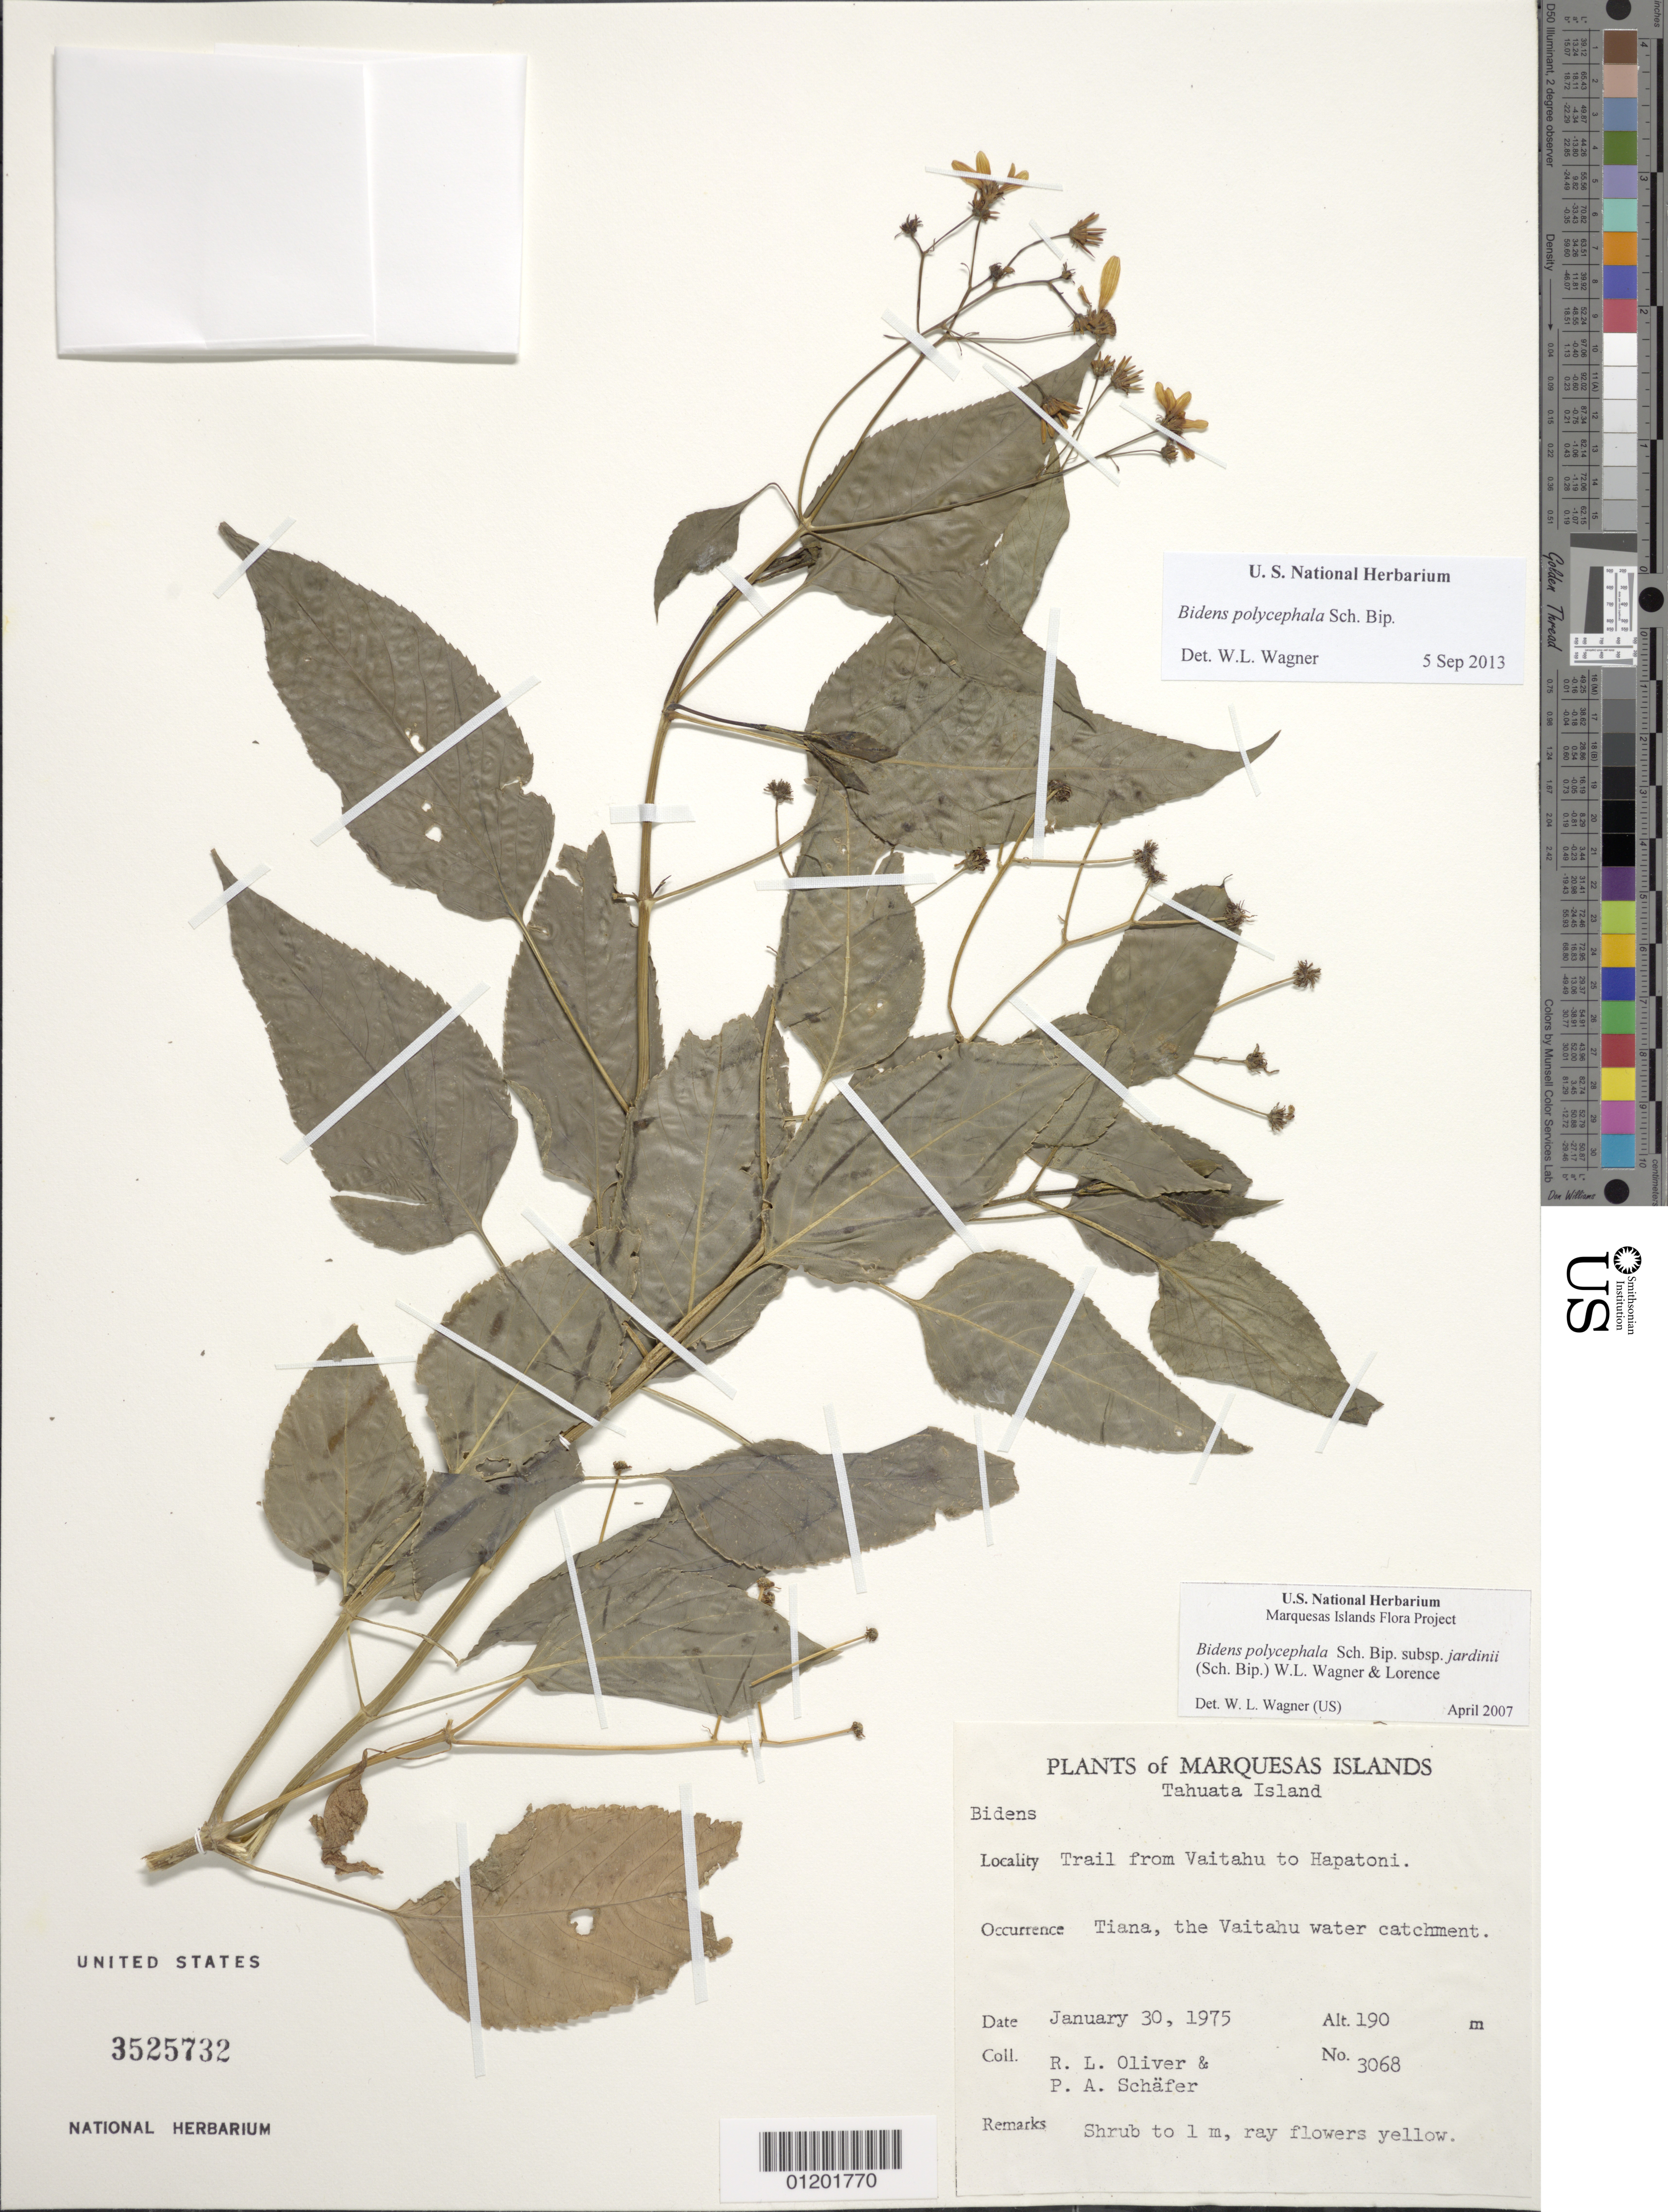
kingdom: Plantae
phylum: Tracheophyta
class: Magnoliopsida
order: Asterales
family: Asteraceae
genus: Bidens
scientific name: Bidens polycephala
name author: Sch. Bip.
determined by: Wagner, W. L., (BOT), Smithsonian Institution - National Museum of Natural History (UNITED STATES)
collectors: R. L. Oliver & P. A. Schäfer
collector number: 3068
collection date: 1975-01-30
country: French Polynesia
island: Tahuata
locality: Trail from Vaitahu to Hapatoni, Tiana, the Vaitahu water catchment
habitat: Tiana, the Vaitahu water catchment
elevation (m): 190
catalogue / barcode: US 3525732